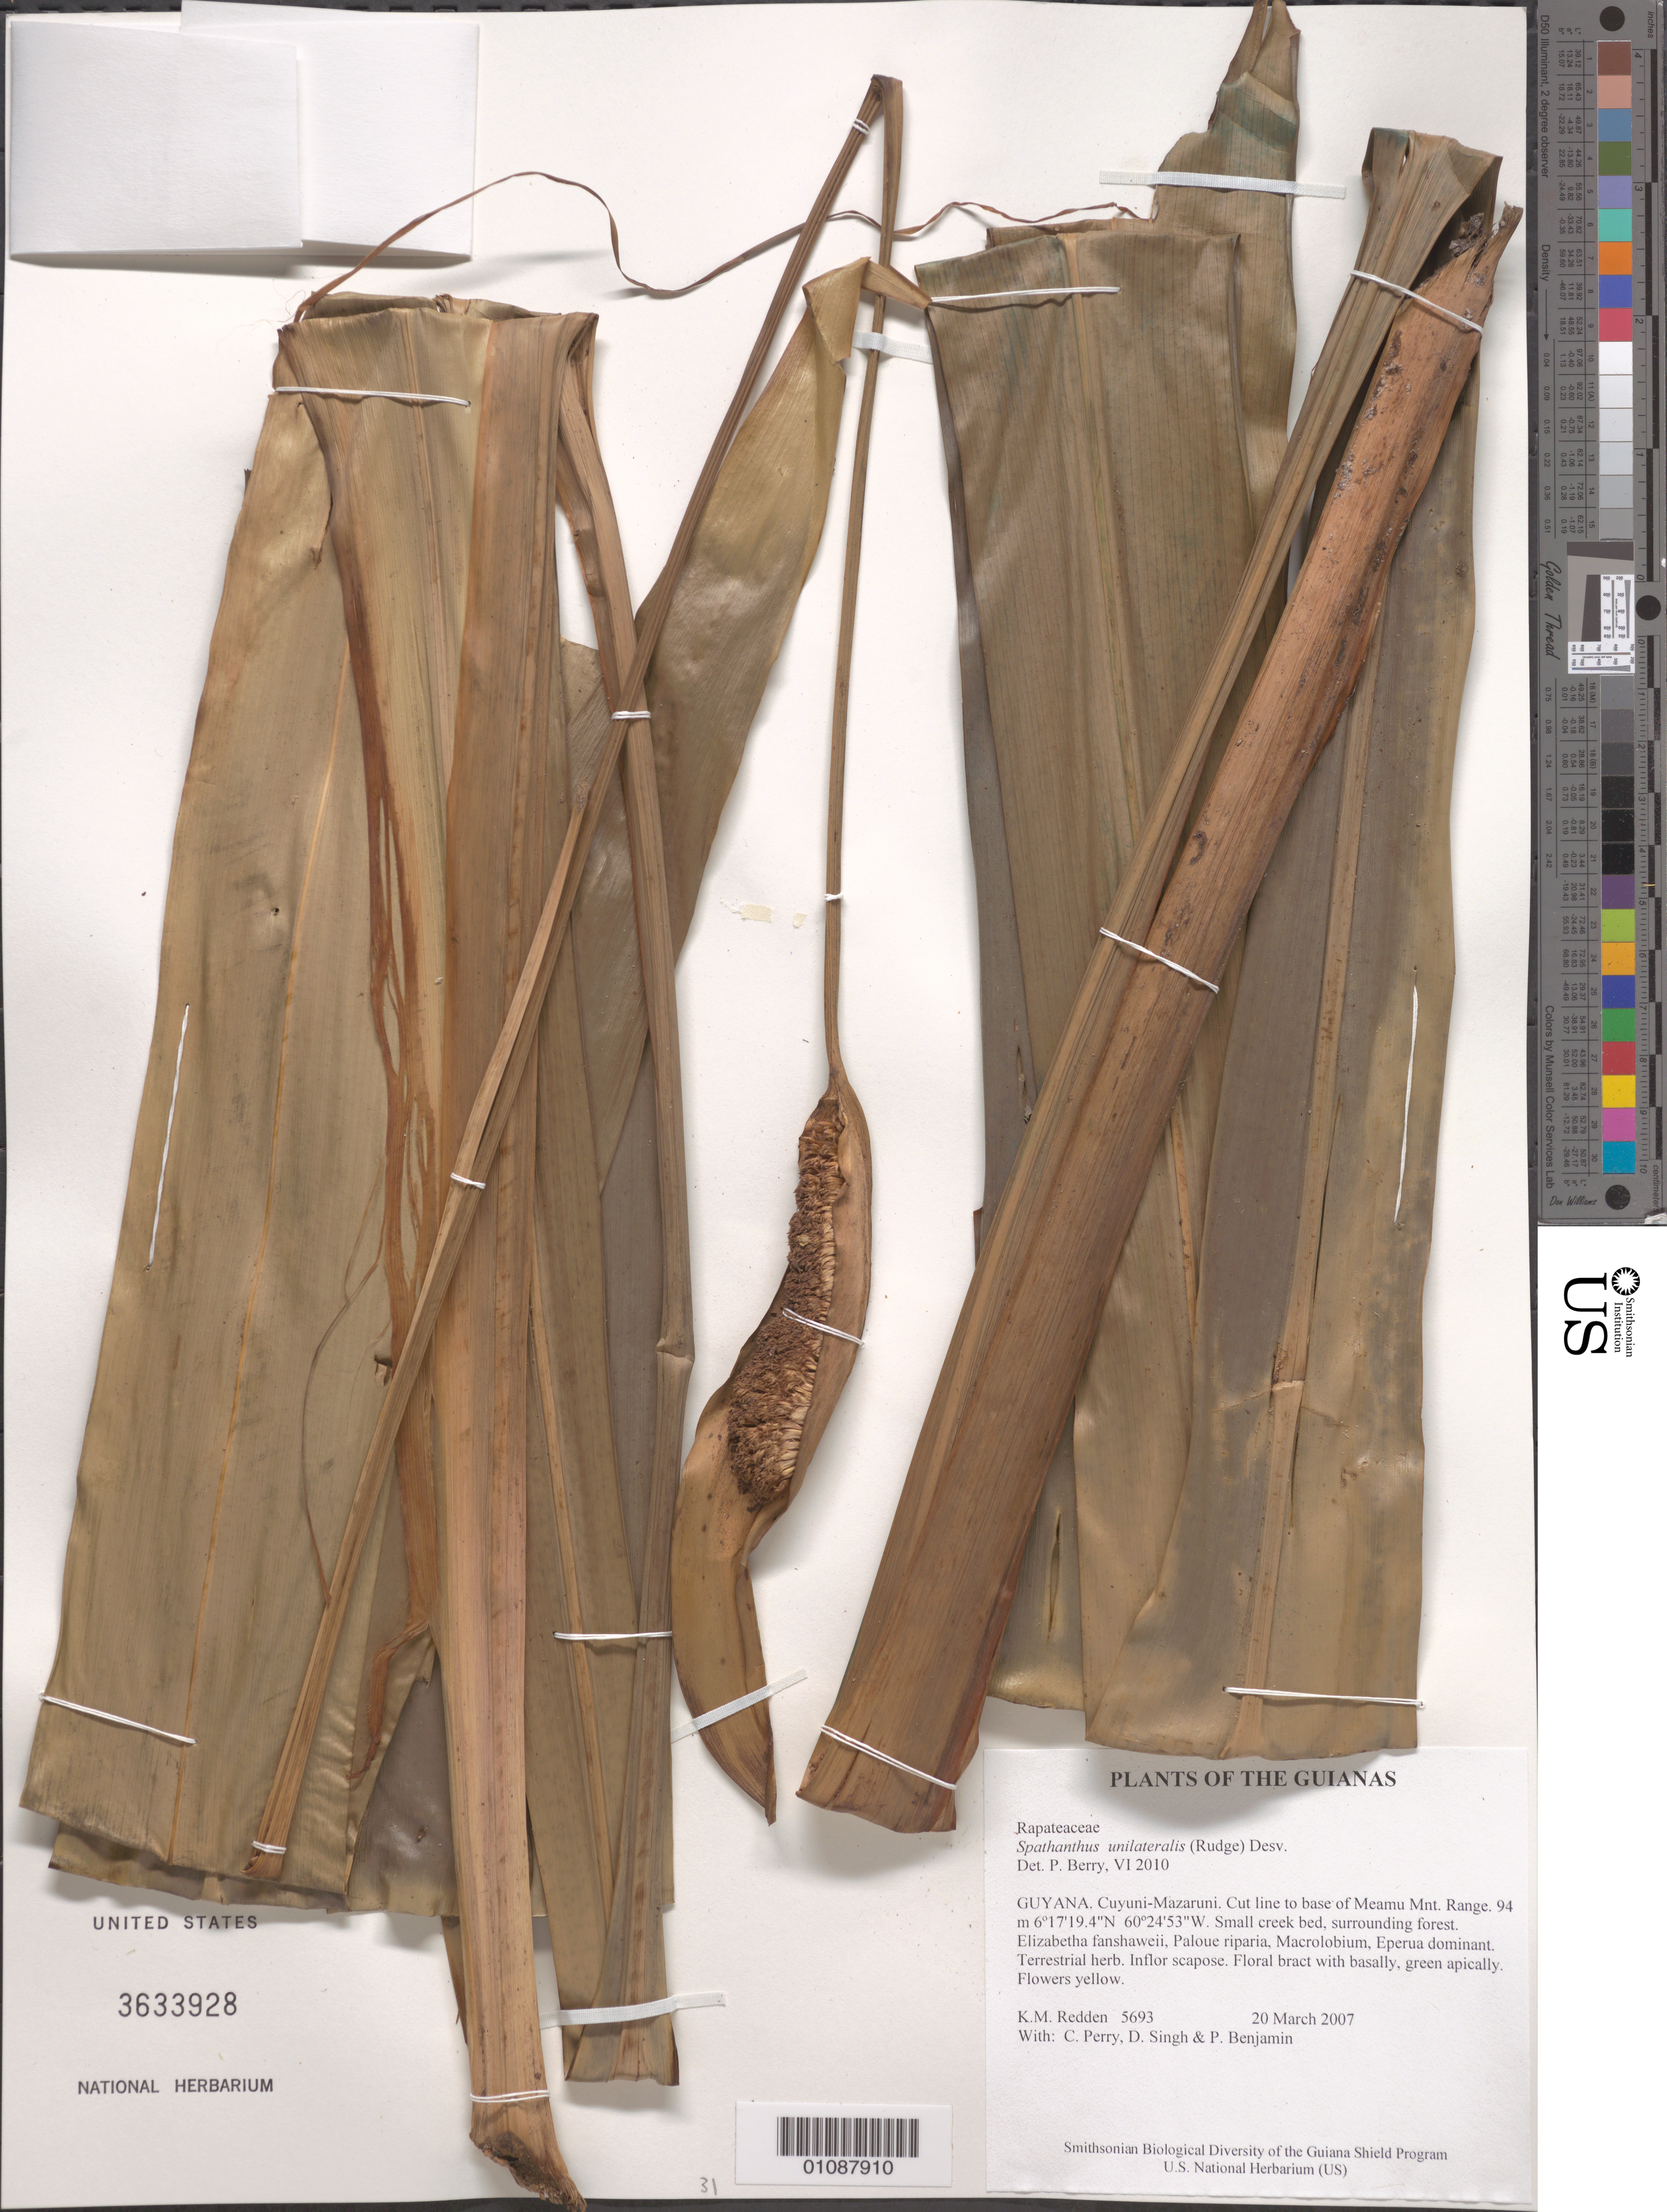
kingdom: Plantae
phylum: Tracheophyta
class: Liliopsida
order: Poales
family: Rapateaceae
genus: Spathanthus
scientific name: Spathanthus unilateralis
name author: (Rudge) Desv.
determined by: Berry, P. E., (WIS), University of Wisconsin - Madison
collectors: K. M. Redden, C. Perry, D. Singh & P. Benjamin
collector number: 5693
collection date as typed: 20 March 2007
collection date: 2007-03-20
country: Guyana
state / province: Cuyuni-Mazaruni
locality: Cut line to base of Meamu Mnt. Range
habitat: Small creek bed, surrounding forest. Elizabetha fanshaweii, Paloue riparia, Macrolobium, Eperua dominant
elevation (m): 94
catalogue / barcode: US 3633928